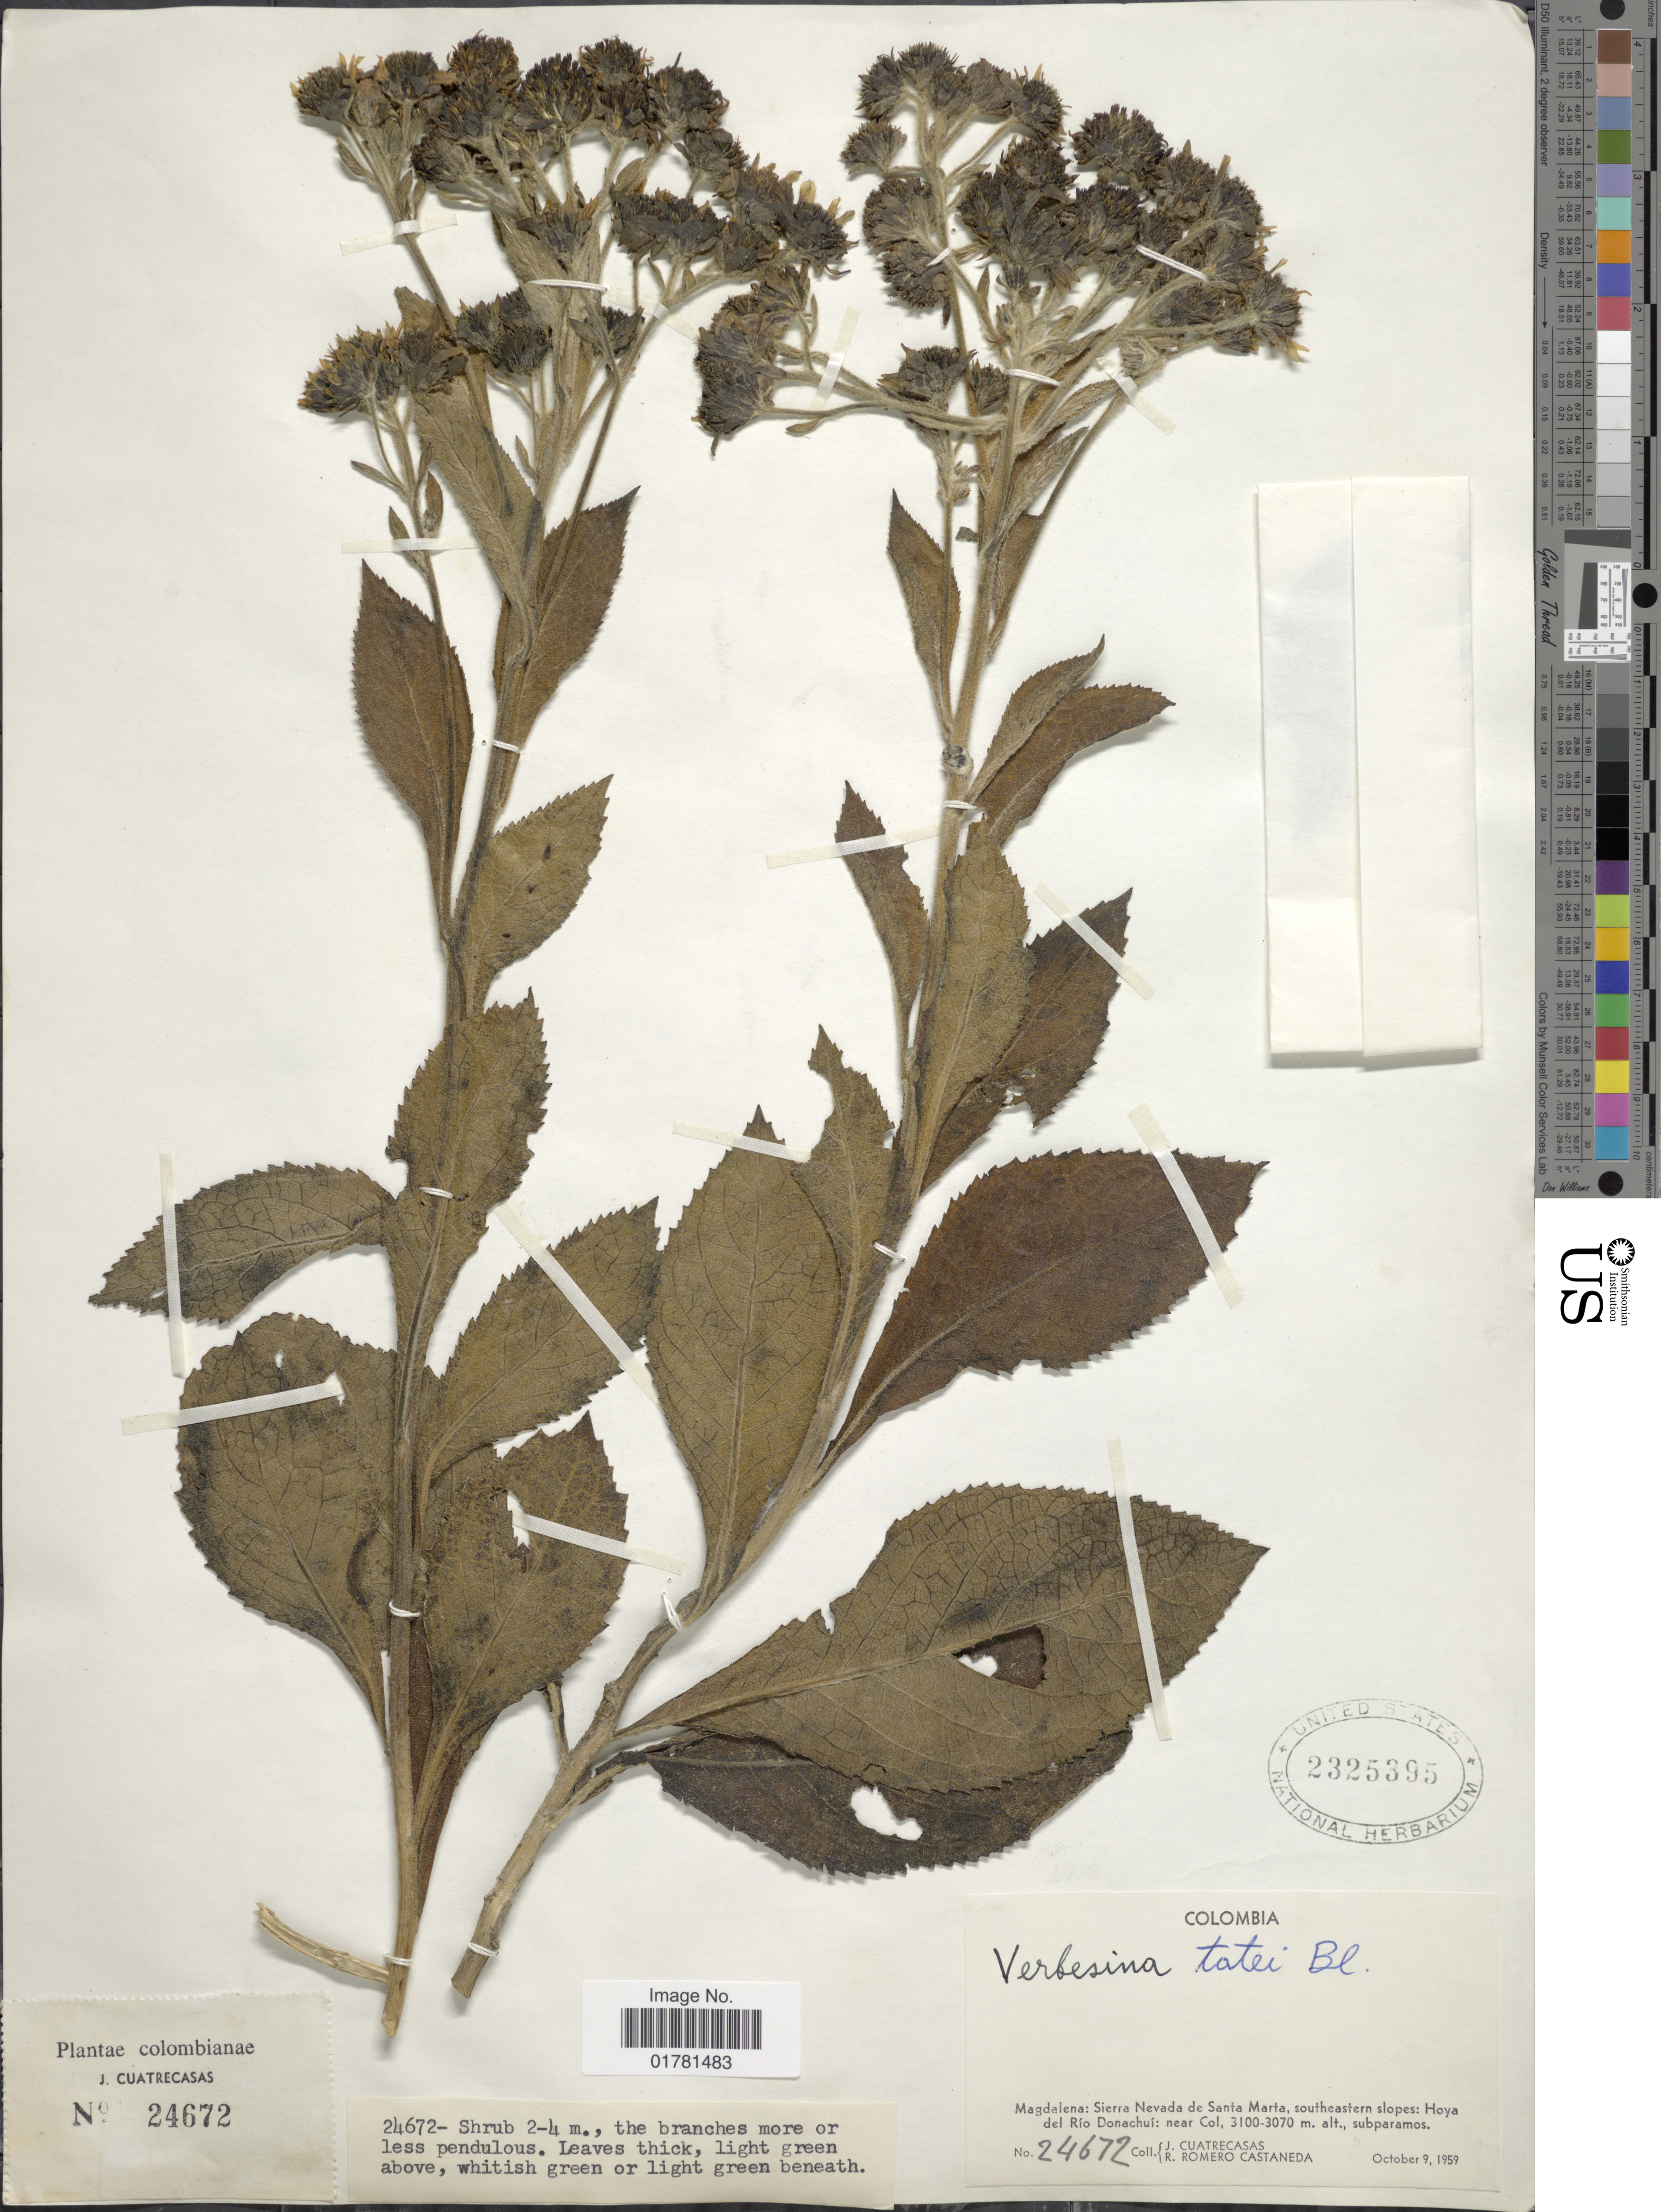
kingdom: Plantae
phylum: Tracheophyta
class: Magnoliopsida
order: Asterales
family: Asteraceae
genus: Verbesina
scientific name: Verbesina sp.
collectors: J. Cuatrecasas & R. Romero Castañeda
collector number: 24672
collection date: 1959-10-09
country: Colombia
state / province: Magdalena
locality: Sierra Nevada de Santa Marta, southeastern slopes; Hoya del Río Donachuí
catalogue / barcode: US 2325395